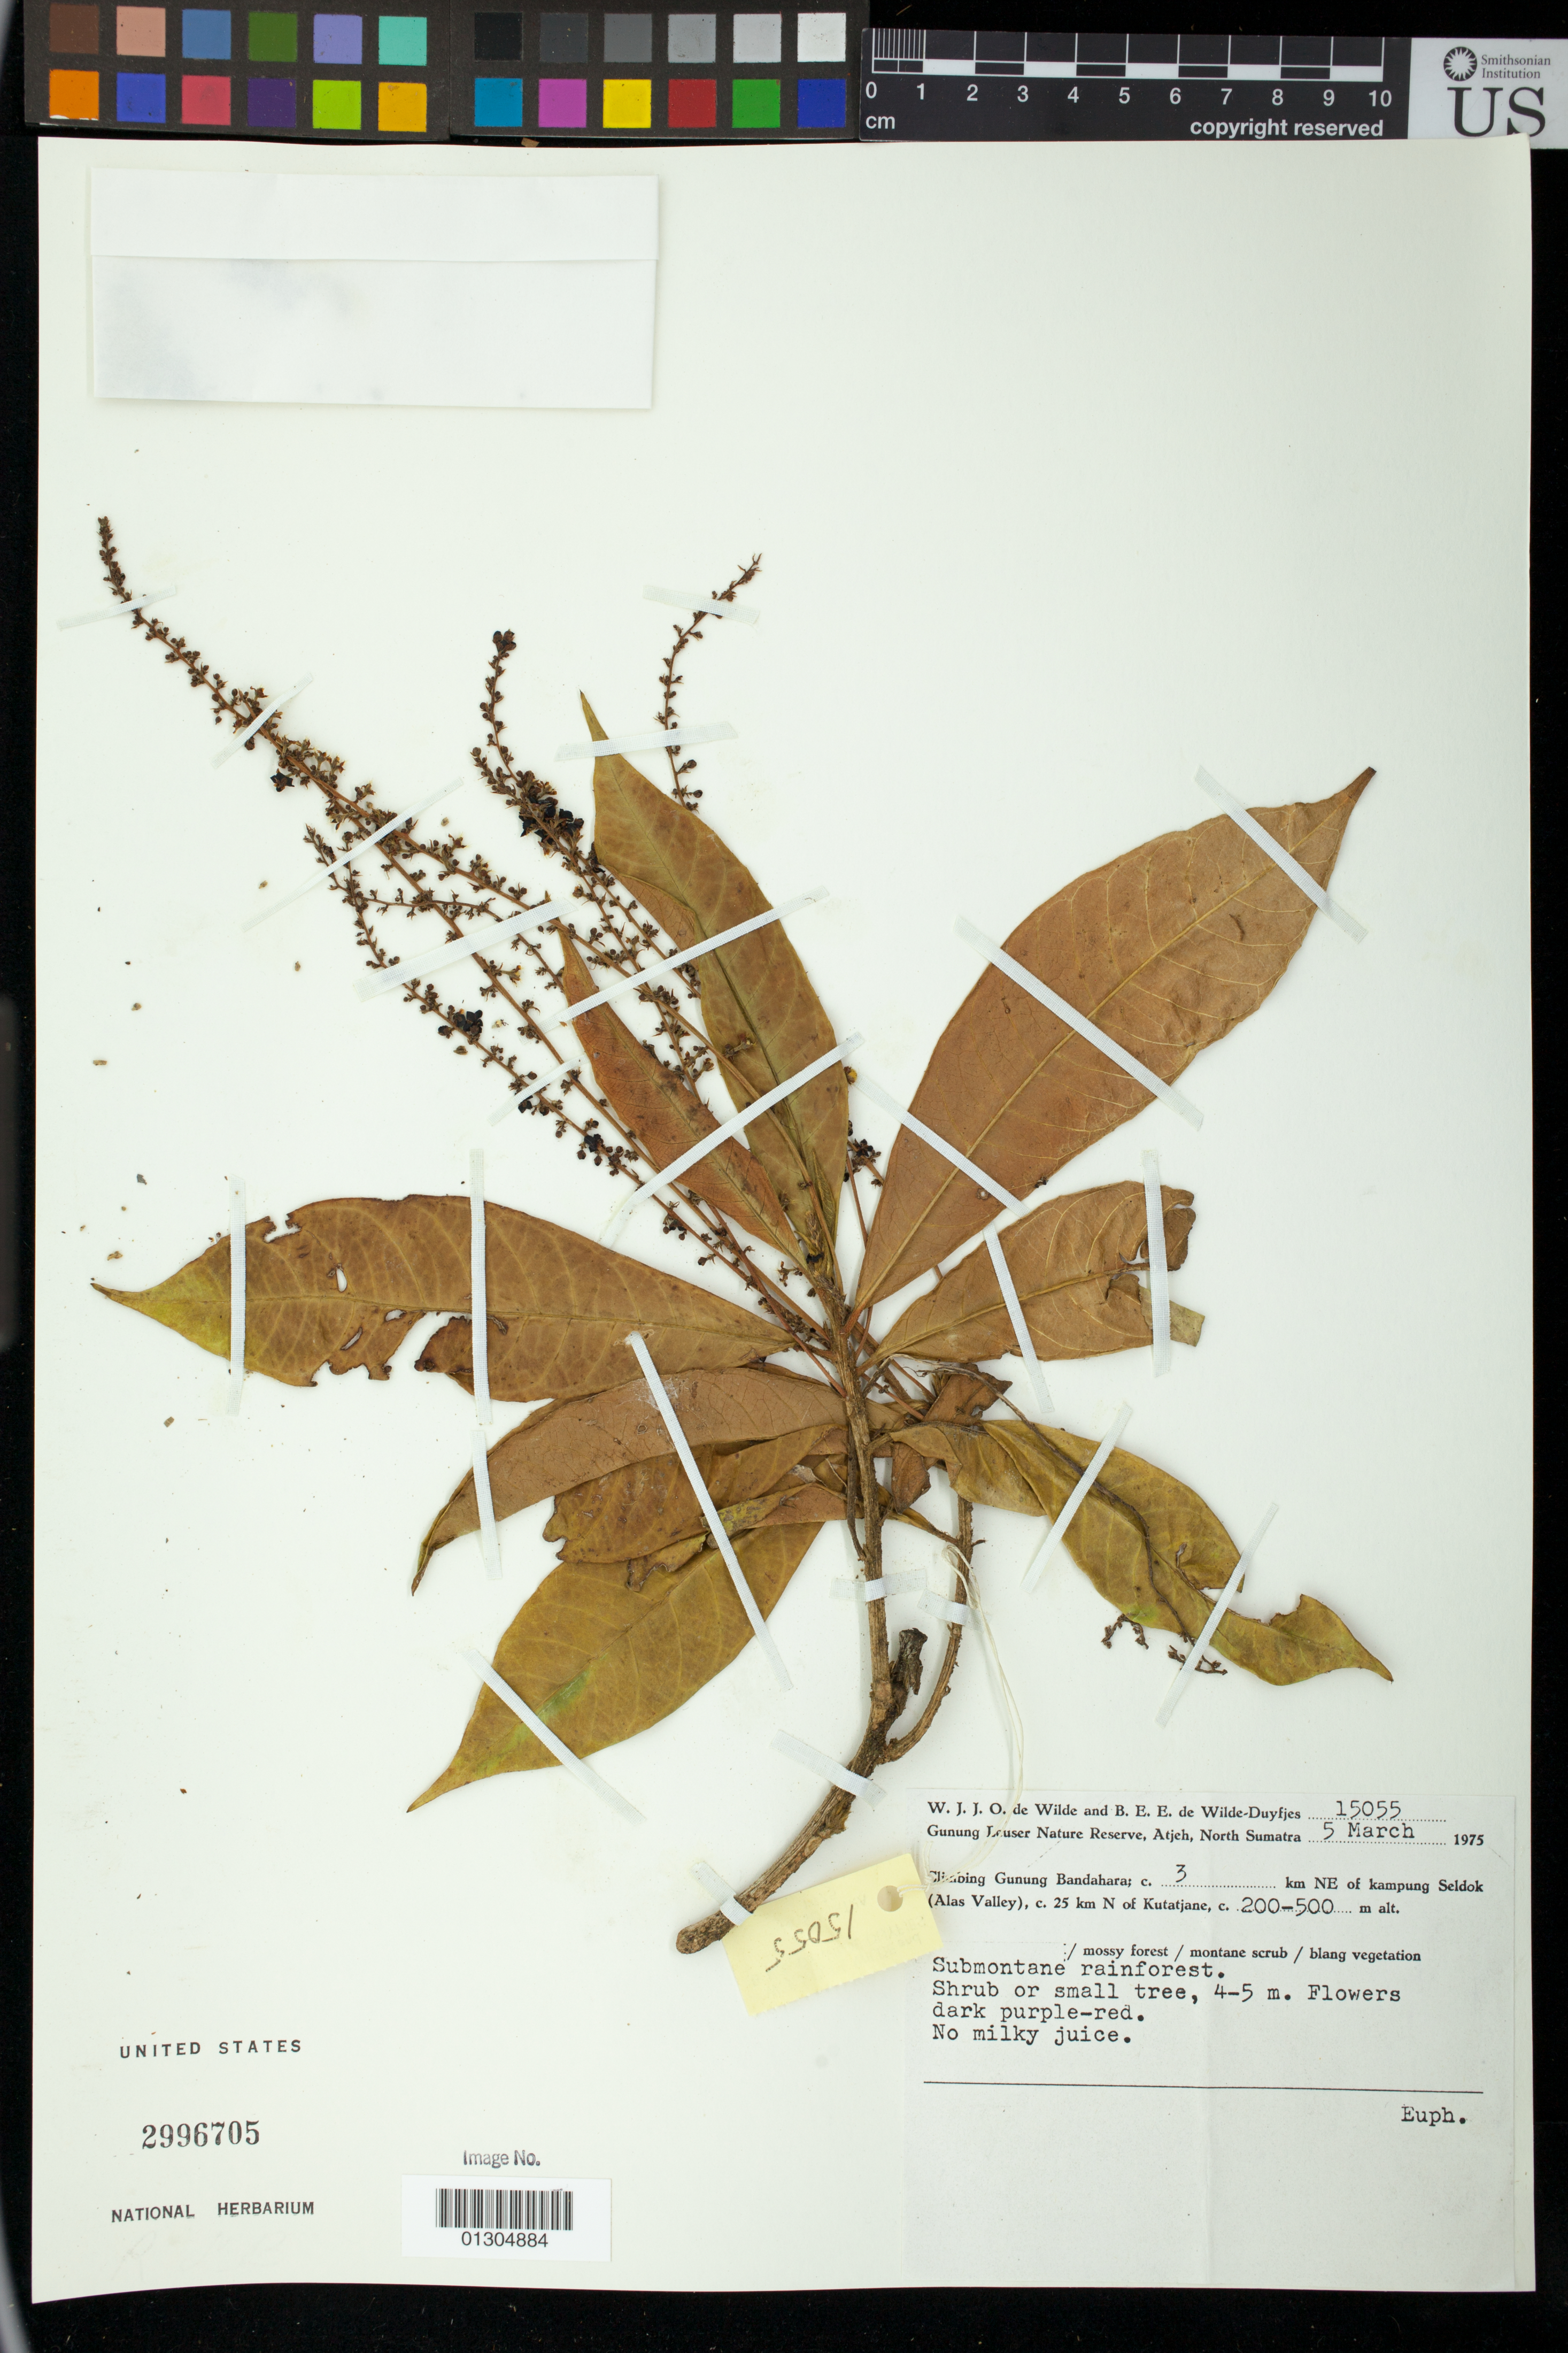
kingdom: Plantae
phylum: Tracheophyta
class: Magnoliopsida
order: Malpighiales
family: Euphorbiaceae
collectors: W. J. de Wilde & B. E. de Wilde-Duyfjes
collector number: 15055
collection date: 1975-03-05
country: Indonesia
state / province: Sumatra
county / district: Sumatera Utara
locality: Gunung Leuser Nature Reserve, Atjeh.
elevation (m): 200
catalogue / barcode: US 2996705